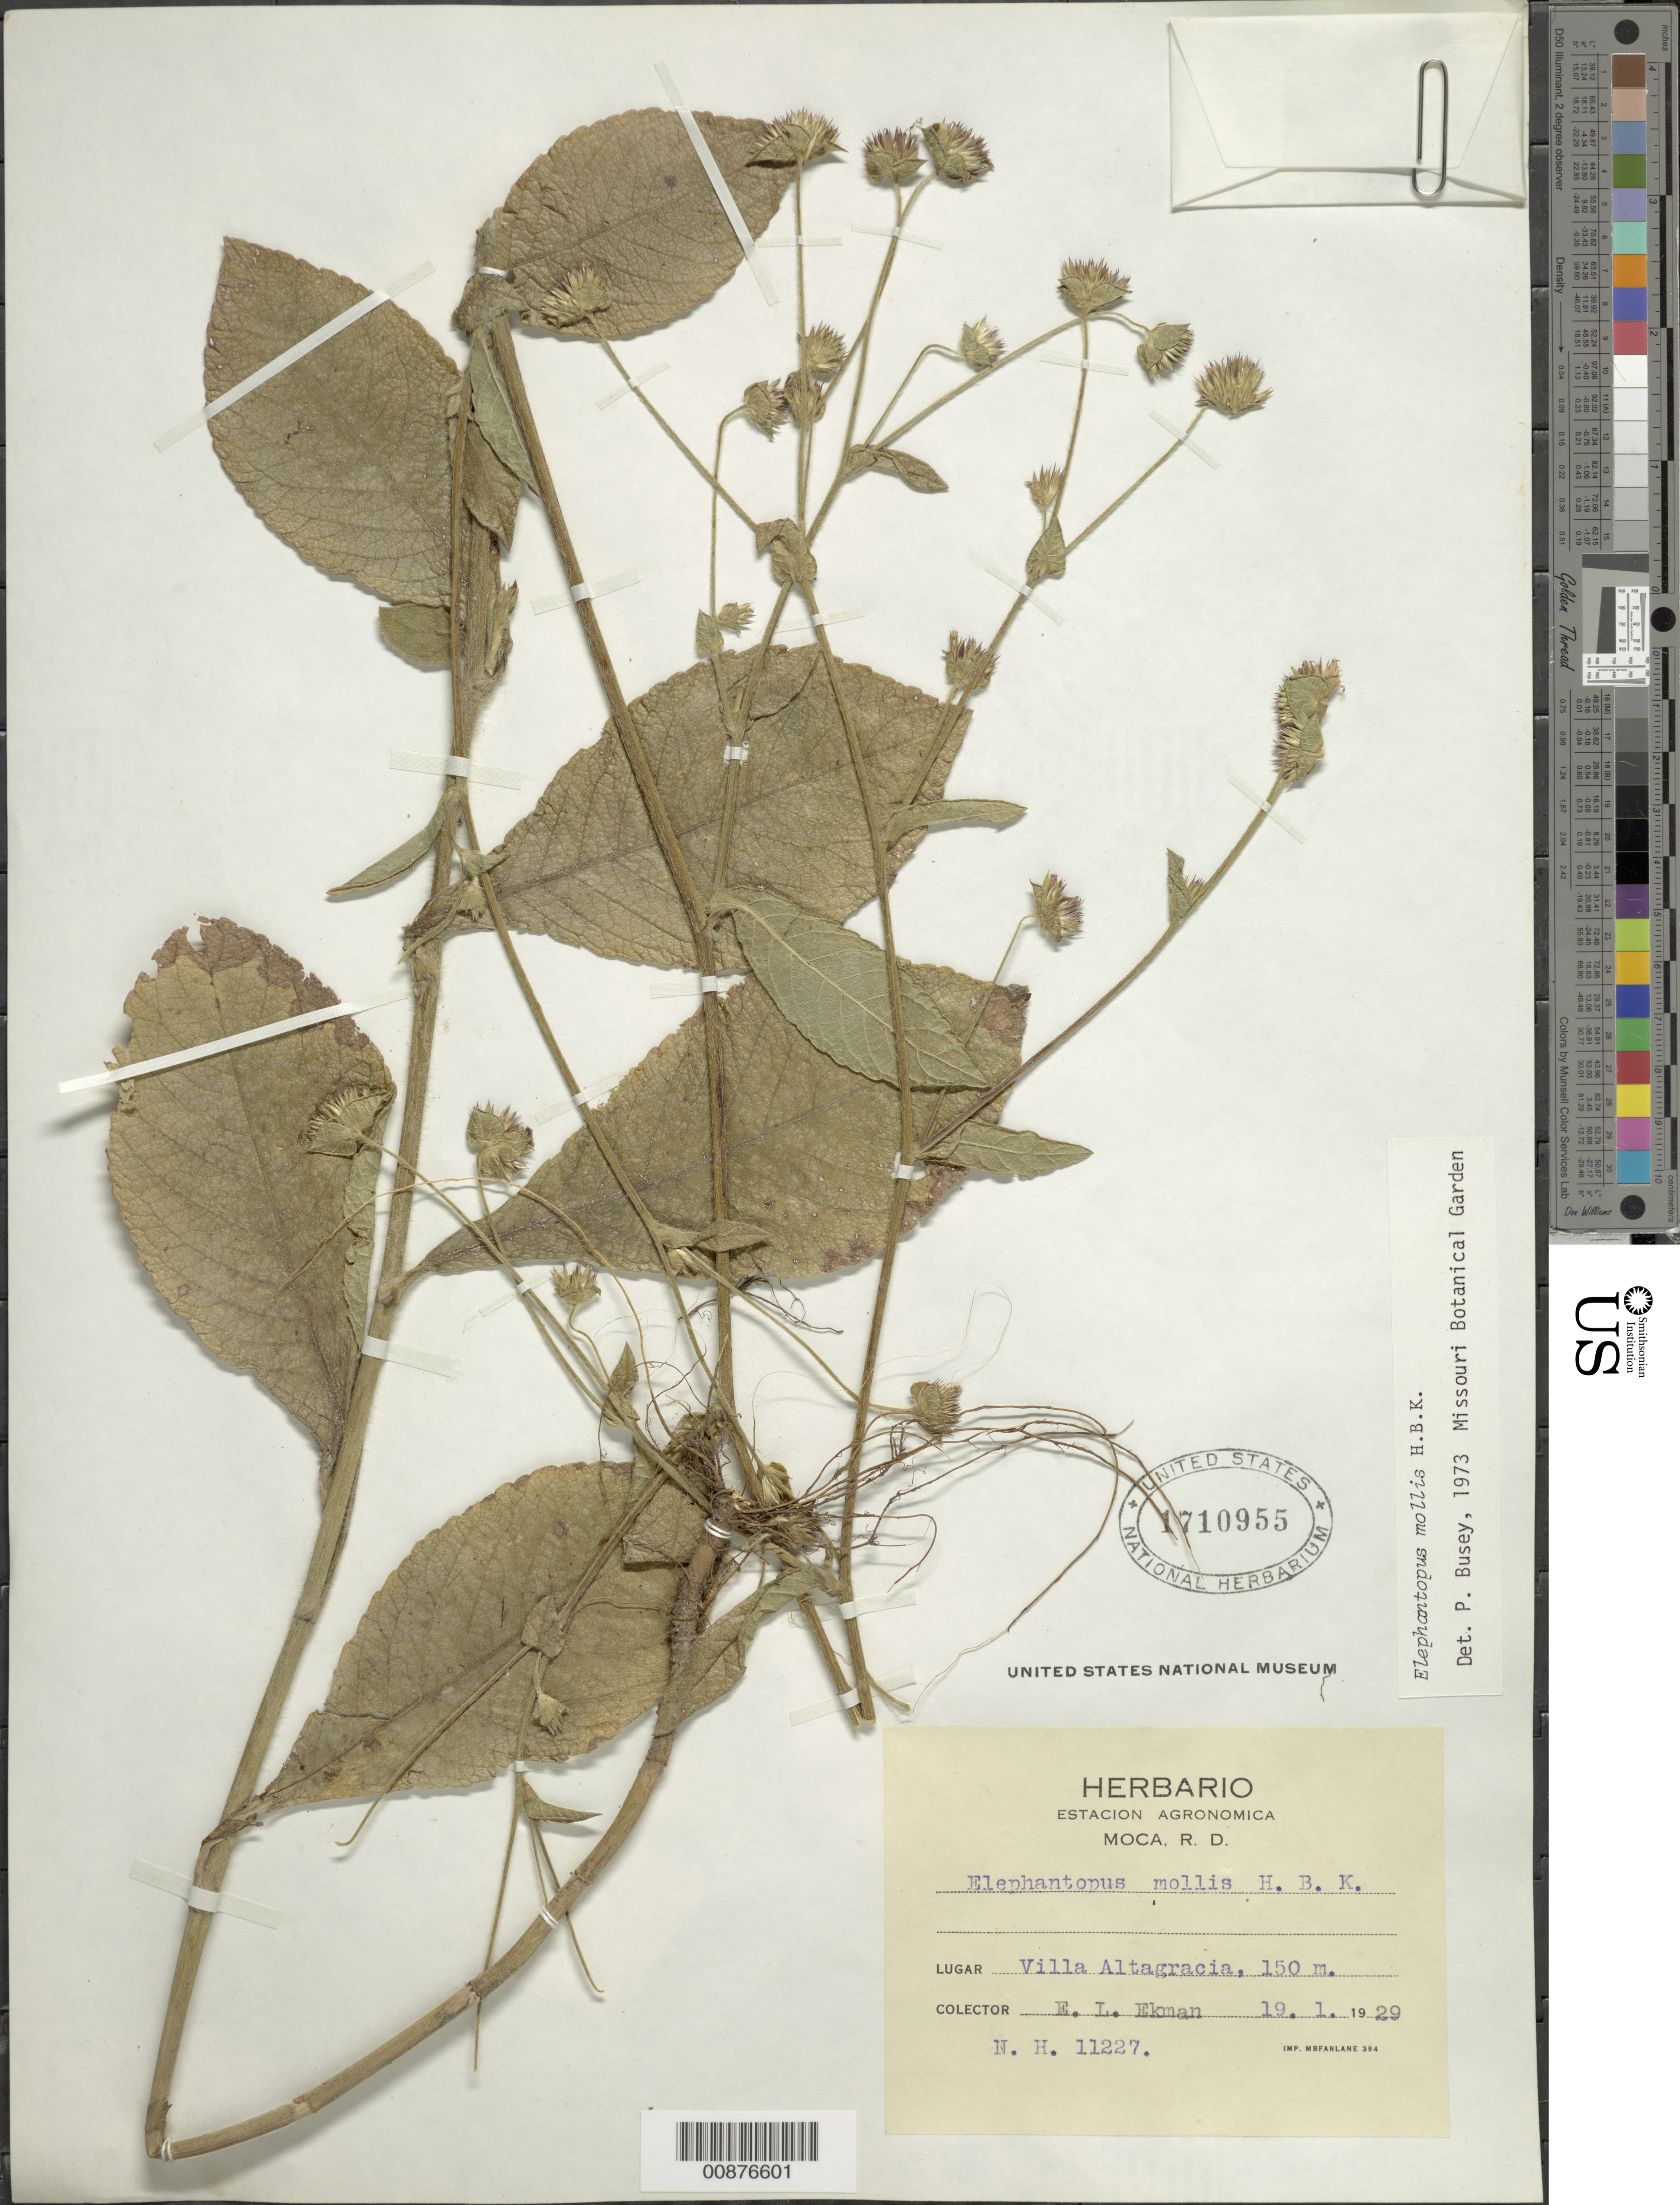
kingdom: Plantae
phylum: Tracheophyta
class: Magnoliopsida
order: Asterales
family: Asteraceae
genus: Elephantopus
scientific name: Elephantopus mollis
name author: Kunth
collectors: E. L. Ekman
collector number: H 11227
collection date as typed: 19 Jan 1929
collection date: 1929-01-19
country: Dominican Republic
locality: Moca, Villa Altagracia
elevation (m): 150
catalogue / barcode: US 1710955